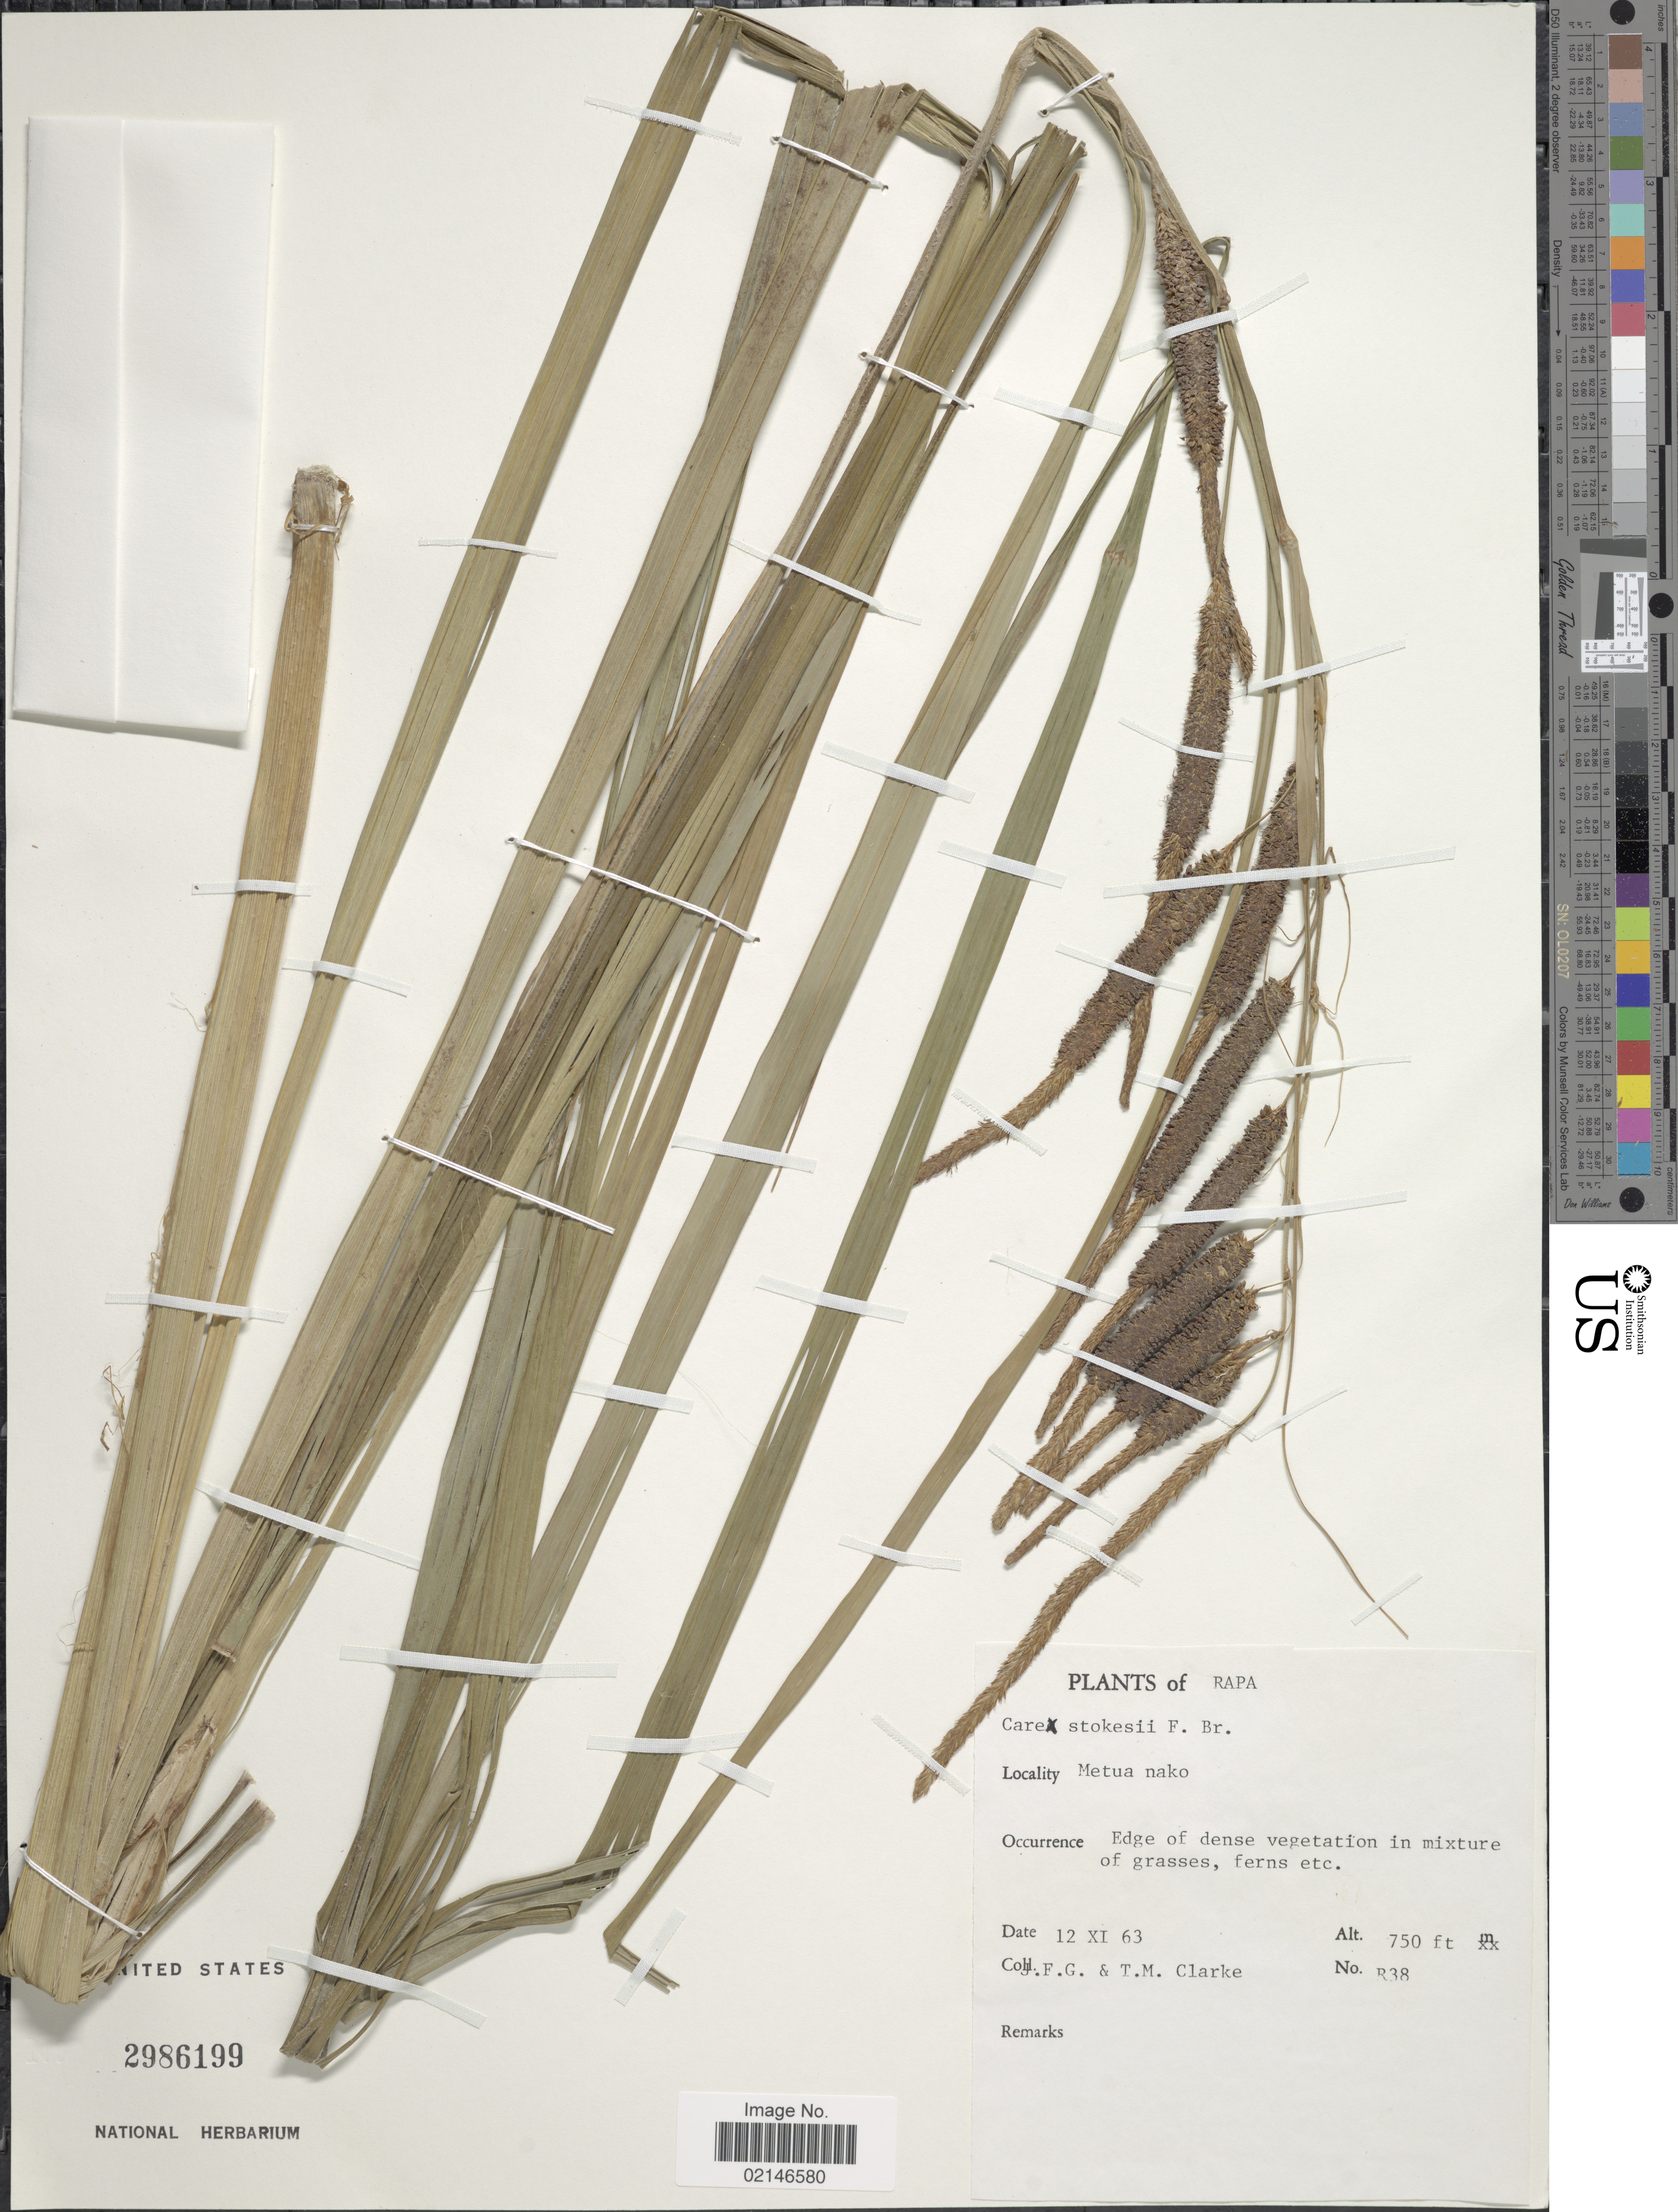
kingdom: Plantae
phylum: Tracheophyta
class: Liliopsida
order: Poales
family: Cyperaceae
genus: Carex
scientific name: Carex stokesii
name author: F. Br.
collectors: J. F. Clarke & T. M. Clarke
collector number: R38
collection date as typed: Transcribed d/m/y: 12/11/63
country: French Polynesia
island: Rapa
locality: Rapa, Metua Nako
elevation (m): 229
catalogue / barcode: US 2986199